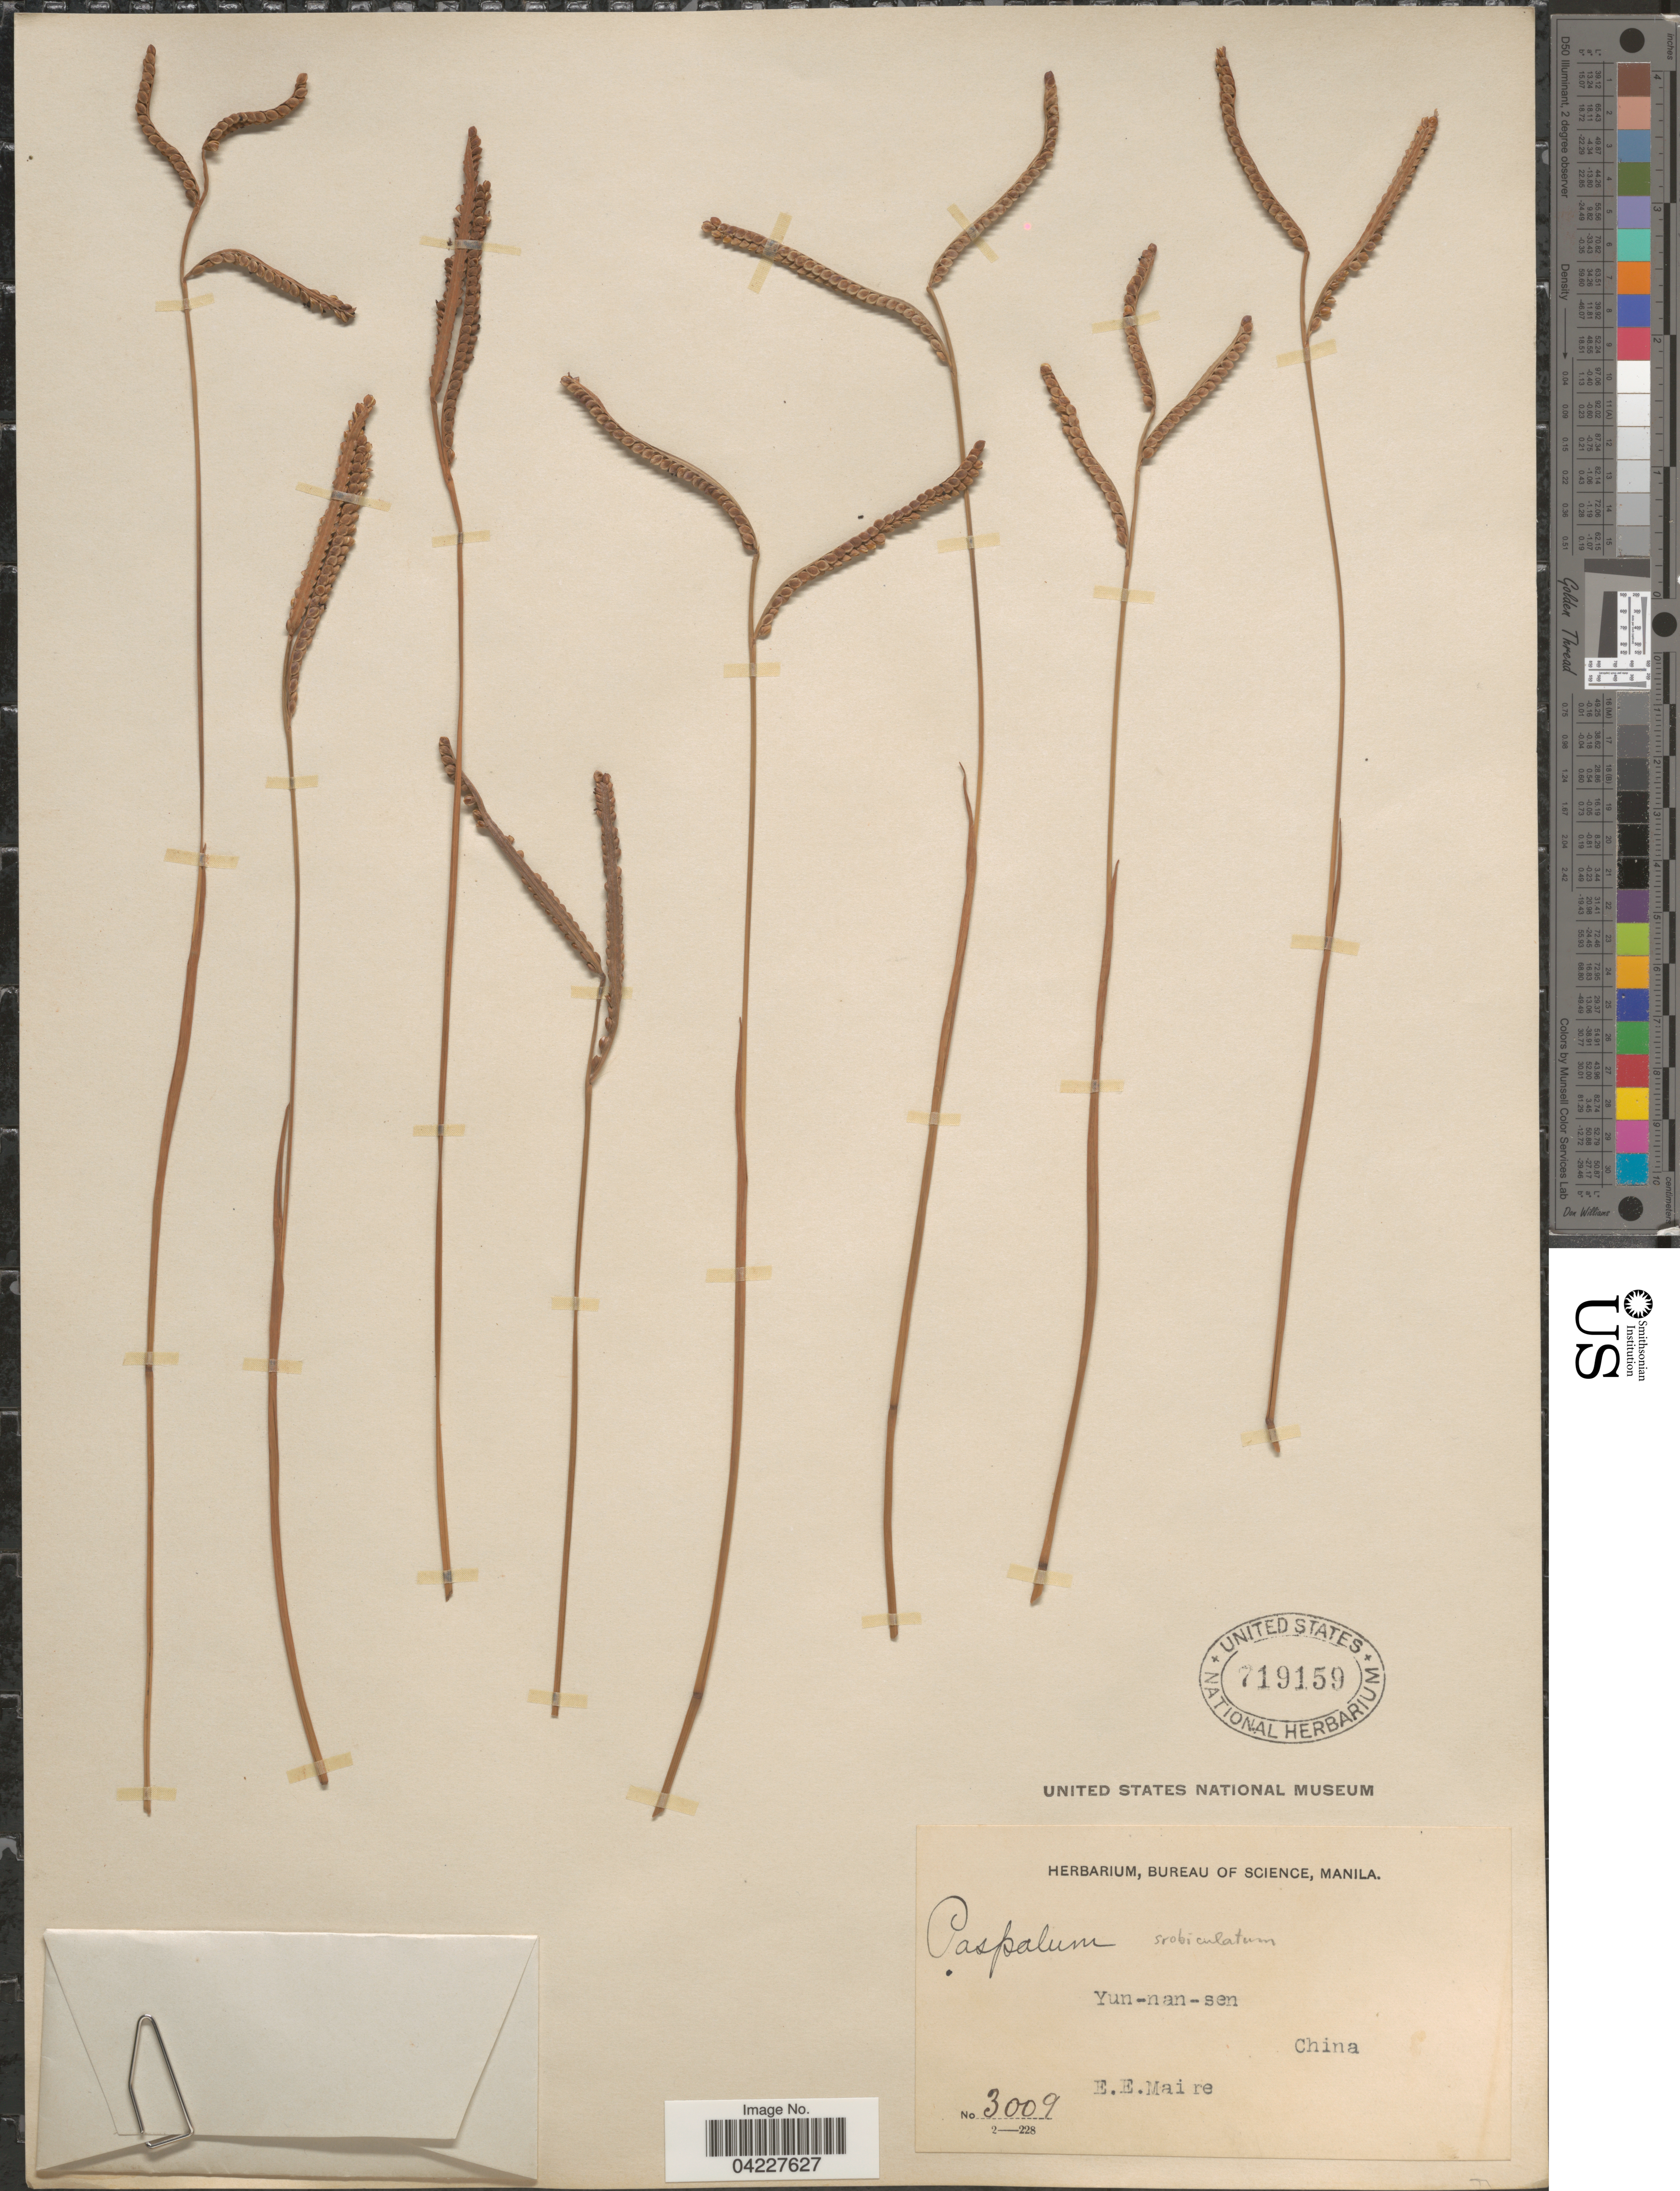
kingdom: Plantae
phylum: Tracheophyta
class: Liliopsida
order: Poales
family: Poaceae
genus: Paspalum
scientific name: Paspalum scrobiculatum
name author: L.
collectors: E. E. Maire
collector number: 3009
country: China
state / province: Yunnan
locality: Yun-nan-sen.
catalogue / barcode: US 719159